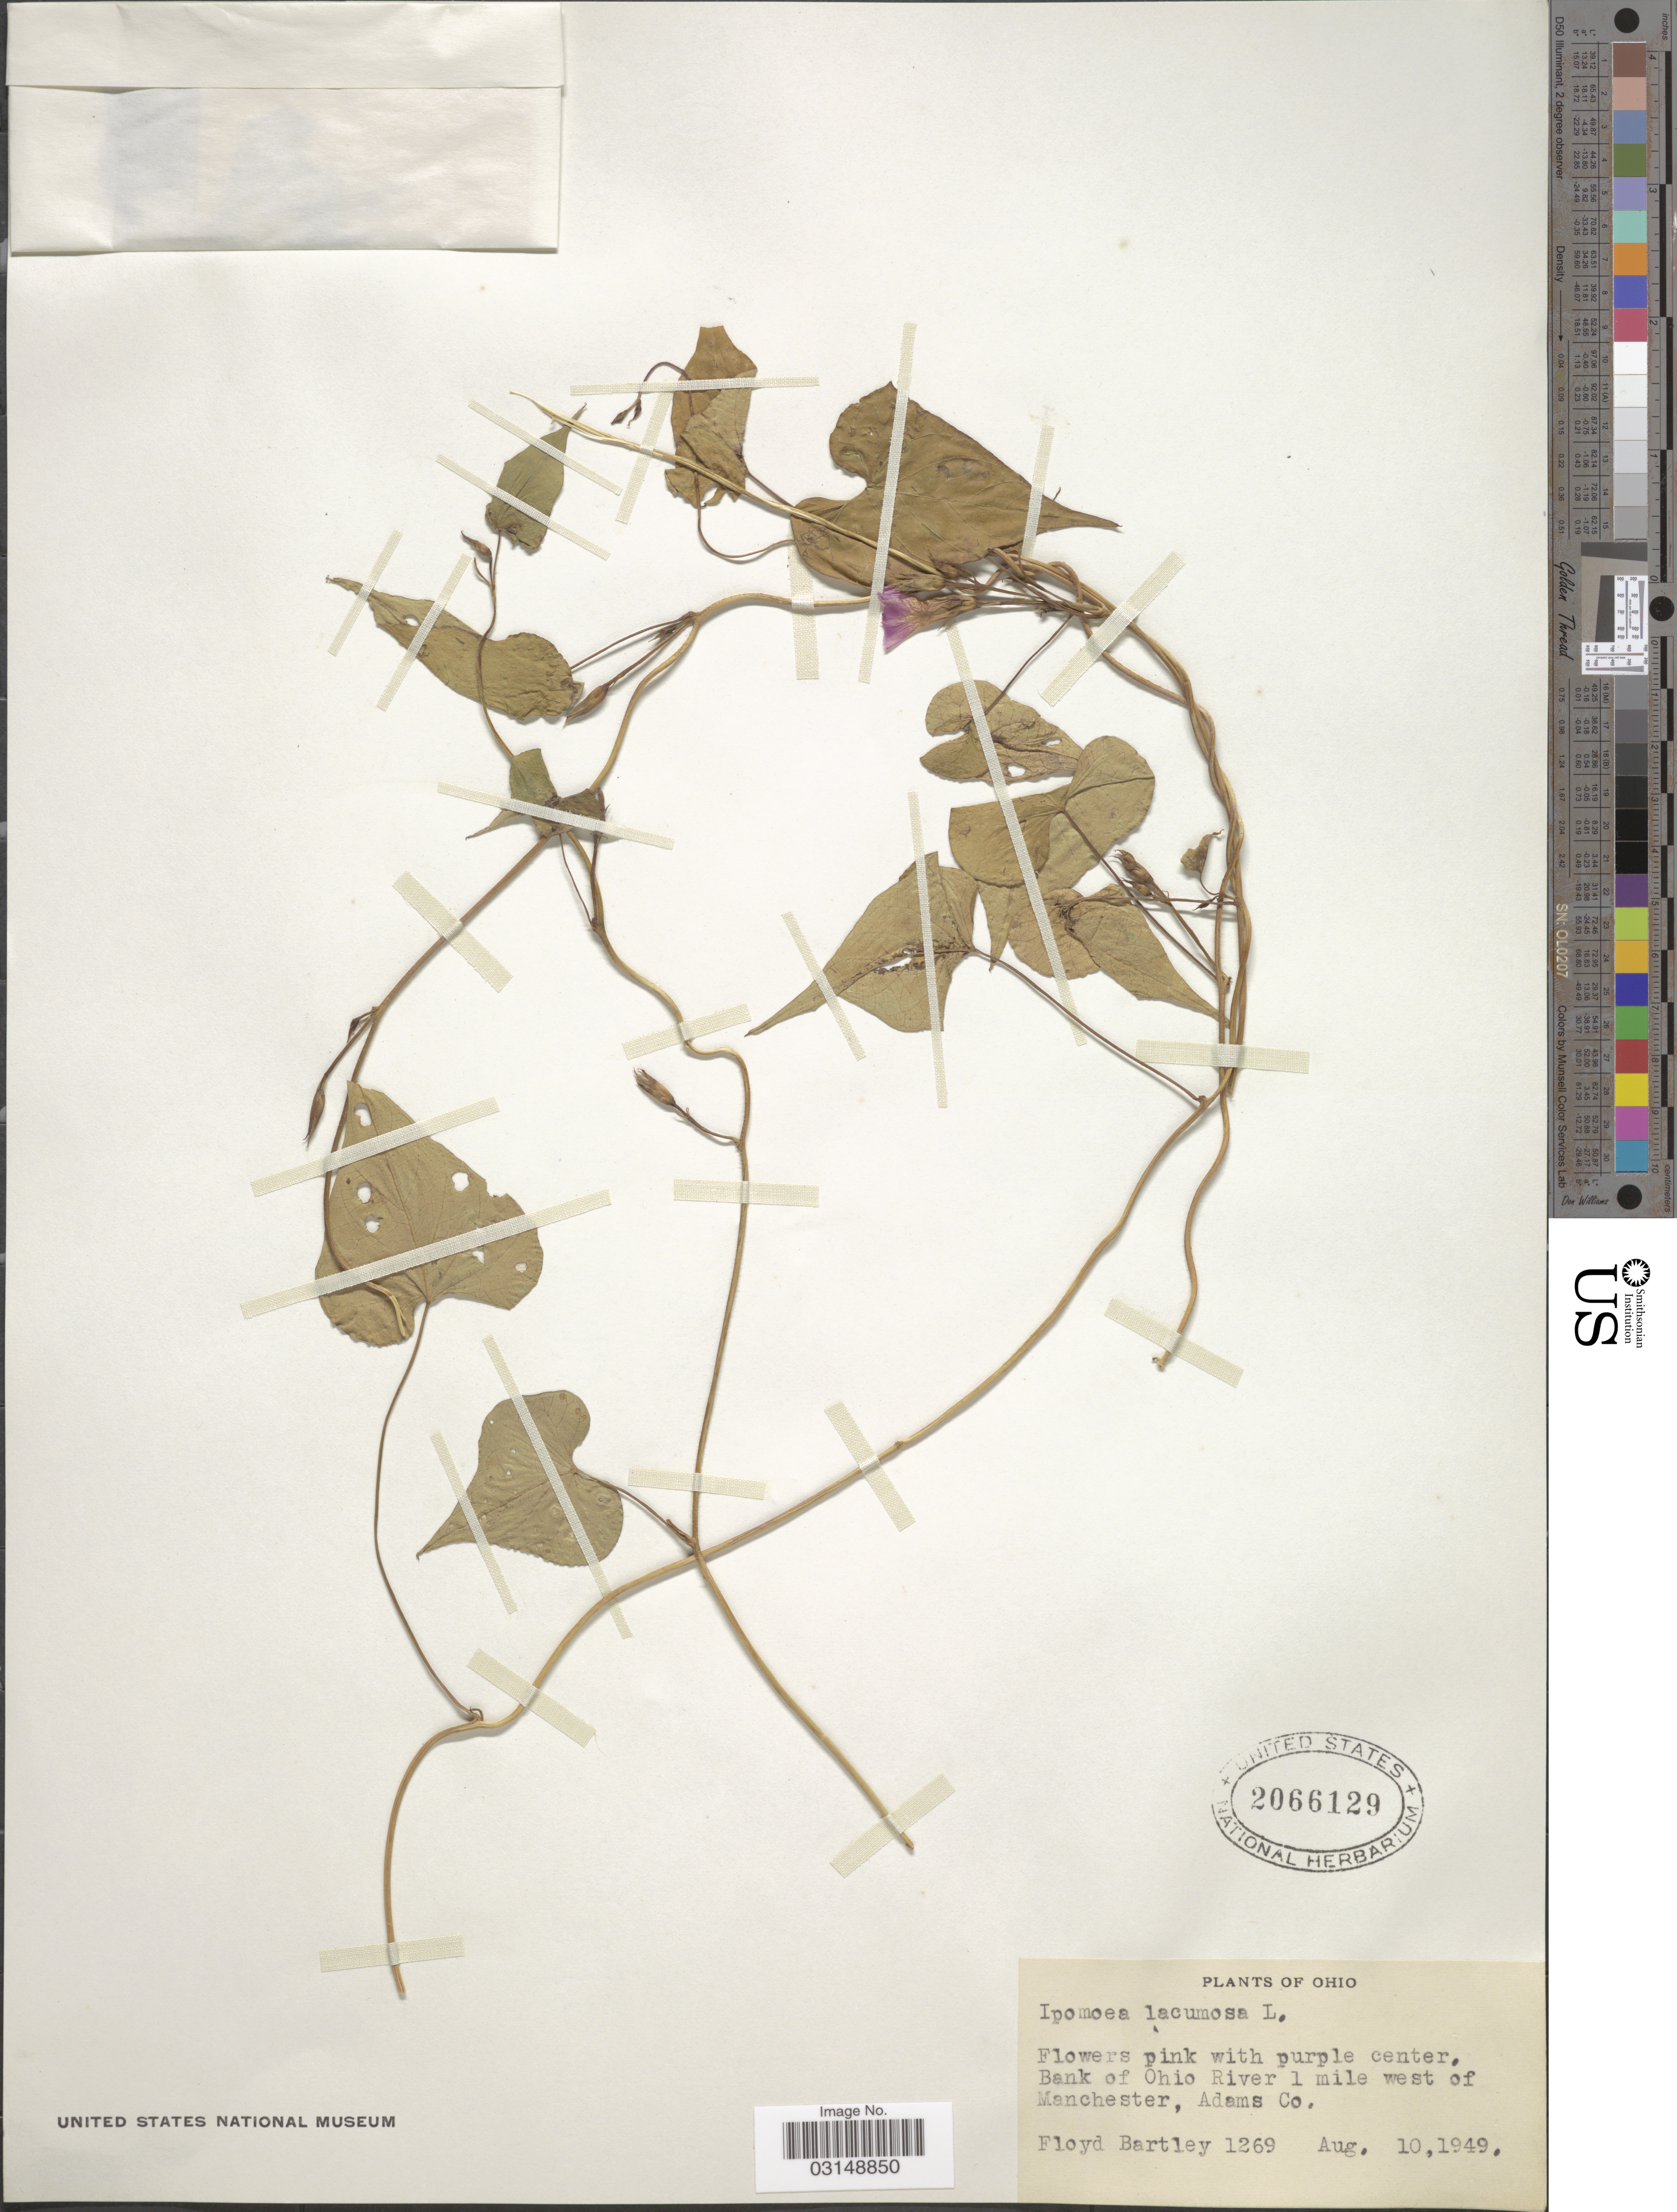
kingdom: Plantae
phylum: Tracheophyta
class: Magnoliopsida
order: Solanales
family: Convolvulaceae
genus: Ipomoea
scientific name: Ipomoea lacunosa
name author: L.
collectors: F. Bartley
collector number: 1269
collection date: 1949-08-10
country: United States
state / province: Ohio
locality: Bank of Ohio River 1 mile west of Manchester, Adams Co.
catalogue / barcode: US 2066129